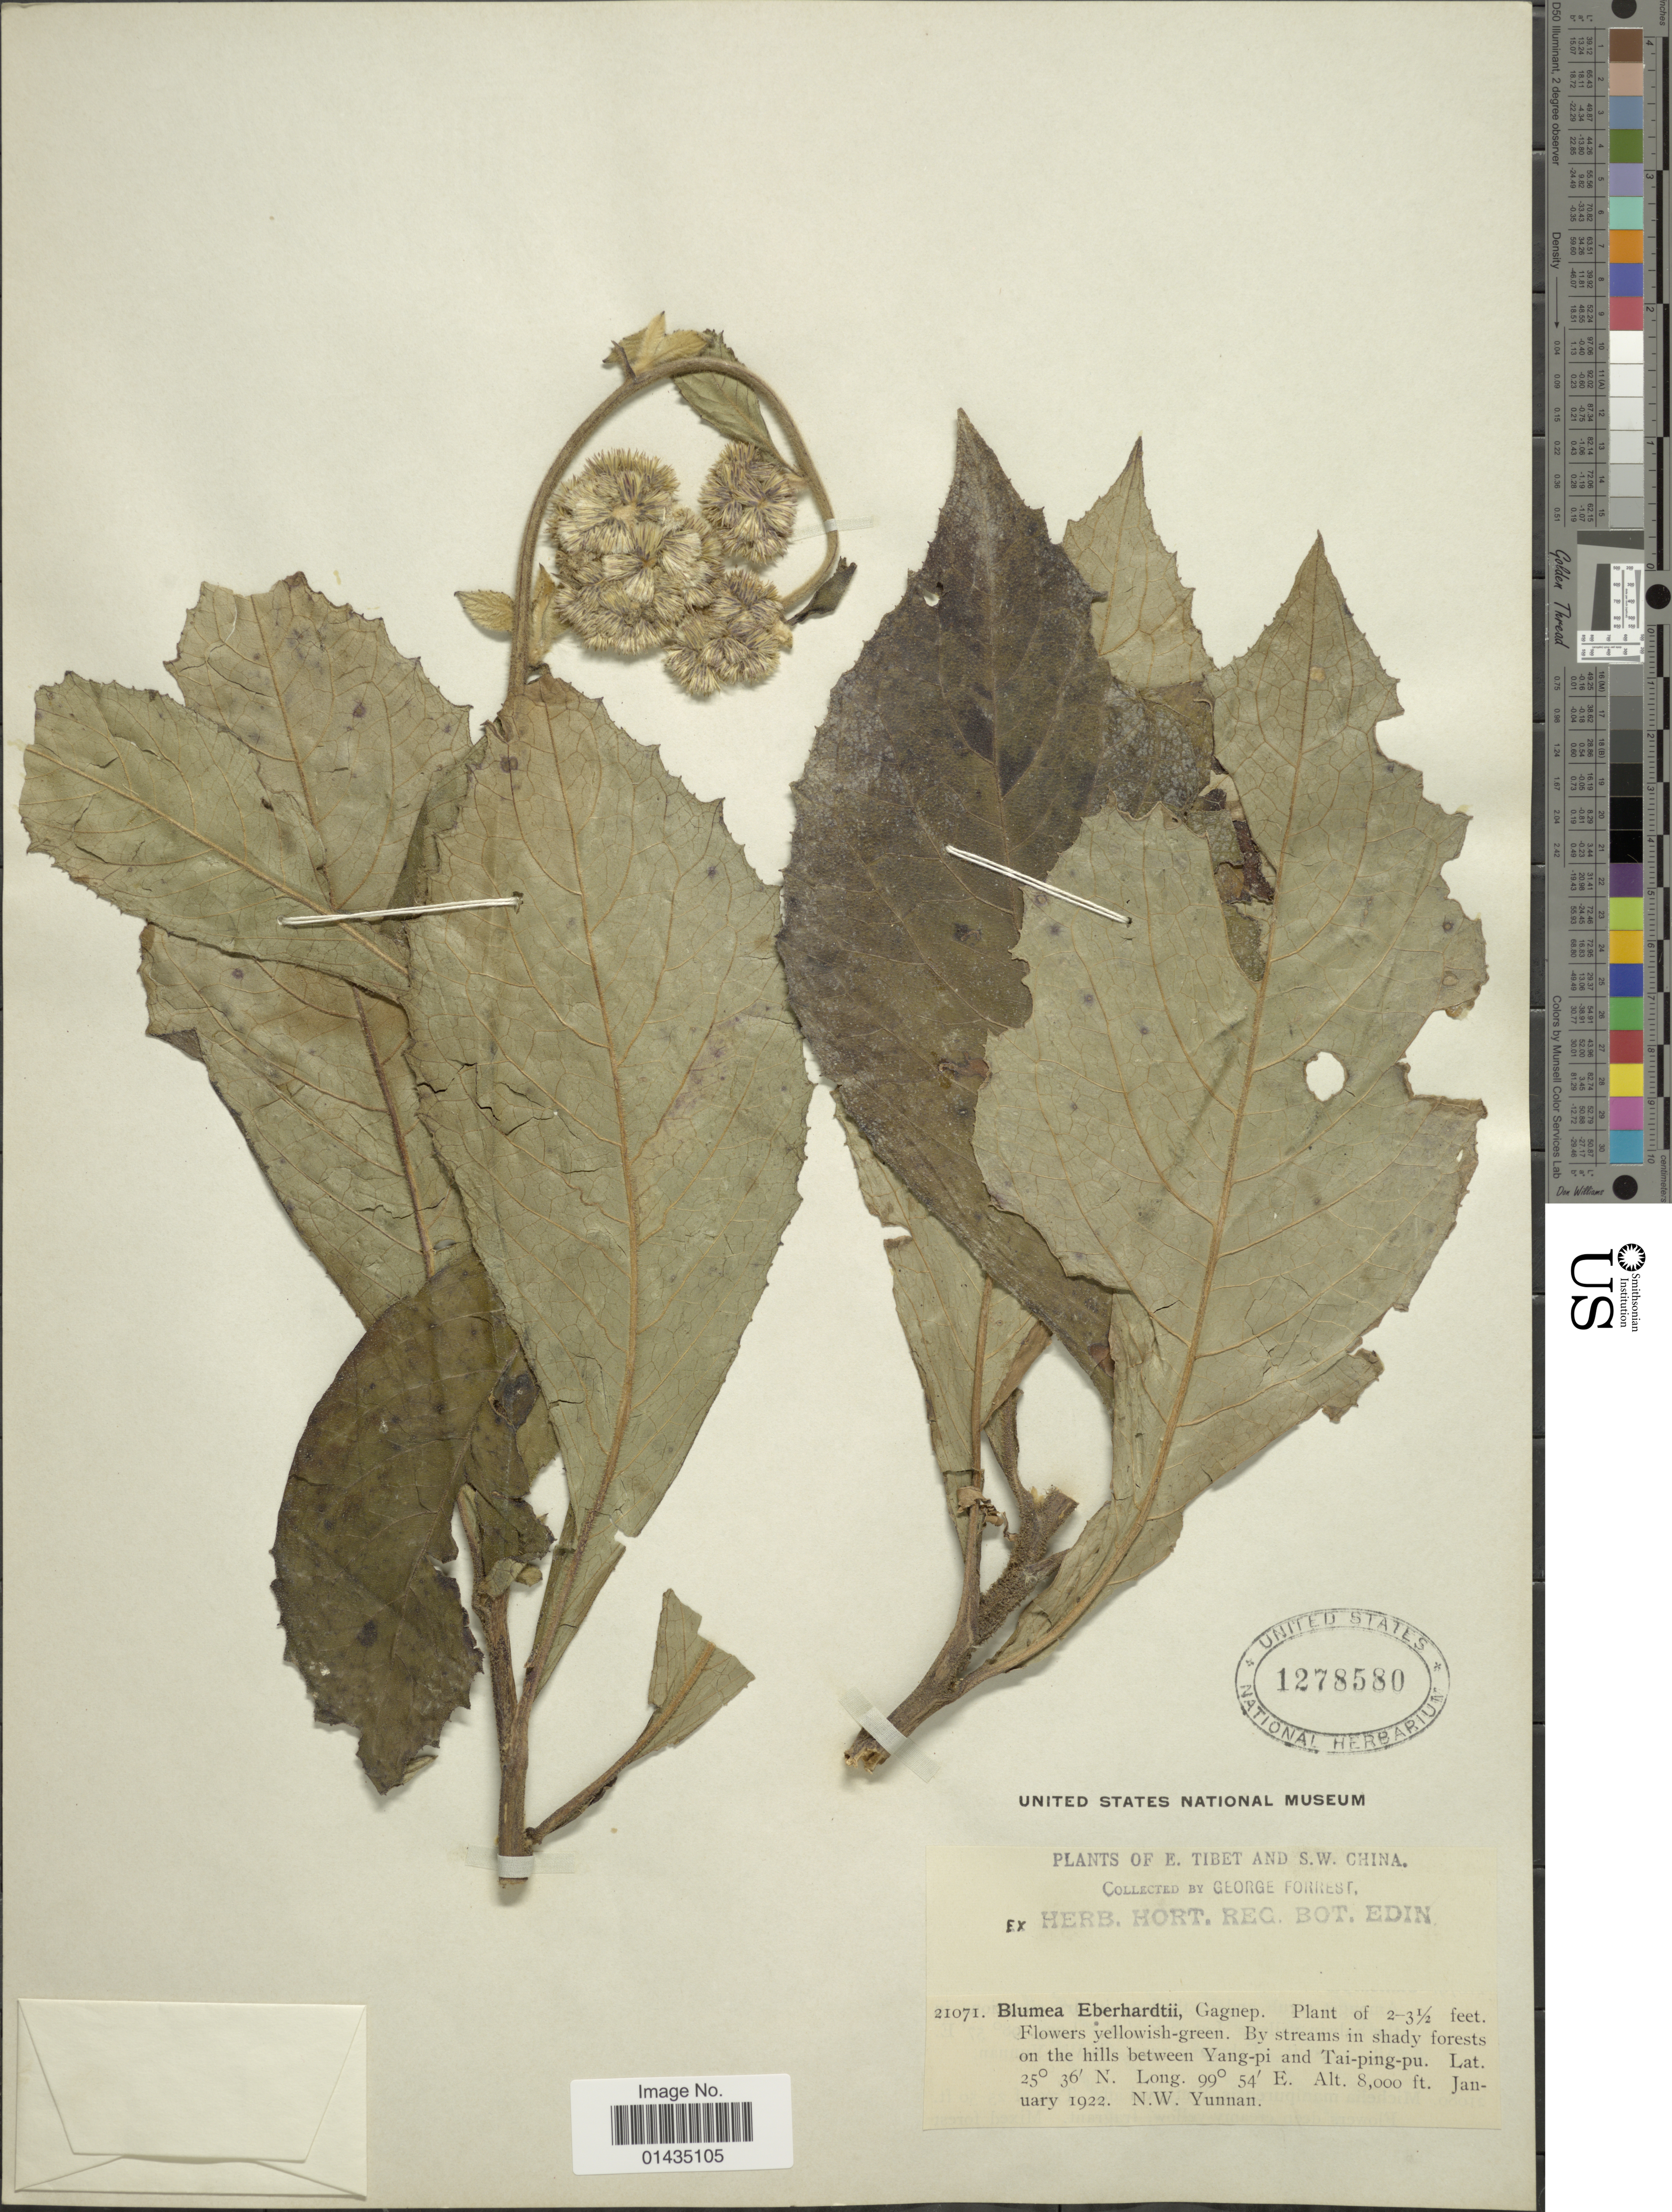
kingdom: Plantae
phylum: Tracheophyta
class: Magnoliopsida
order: Asterales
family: Asteraceae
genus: Blumea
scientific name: Blumea eberhardtii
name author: Gagnep.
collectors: G. Forrest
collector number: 21071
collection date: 1922-01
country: China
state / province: Yunnan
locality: E. Tibet and S.W. China, by streams in shady forests on the hills between yang-pi and Tai-ping-pu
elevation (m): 2438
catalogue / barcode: US 1278580